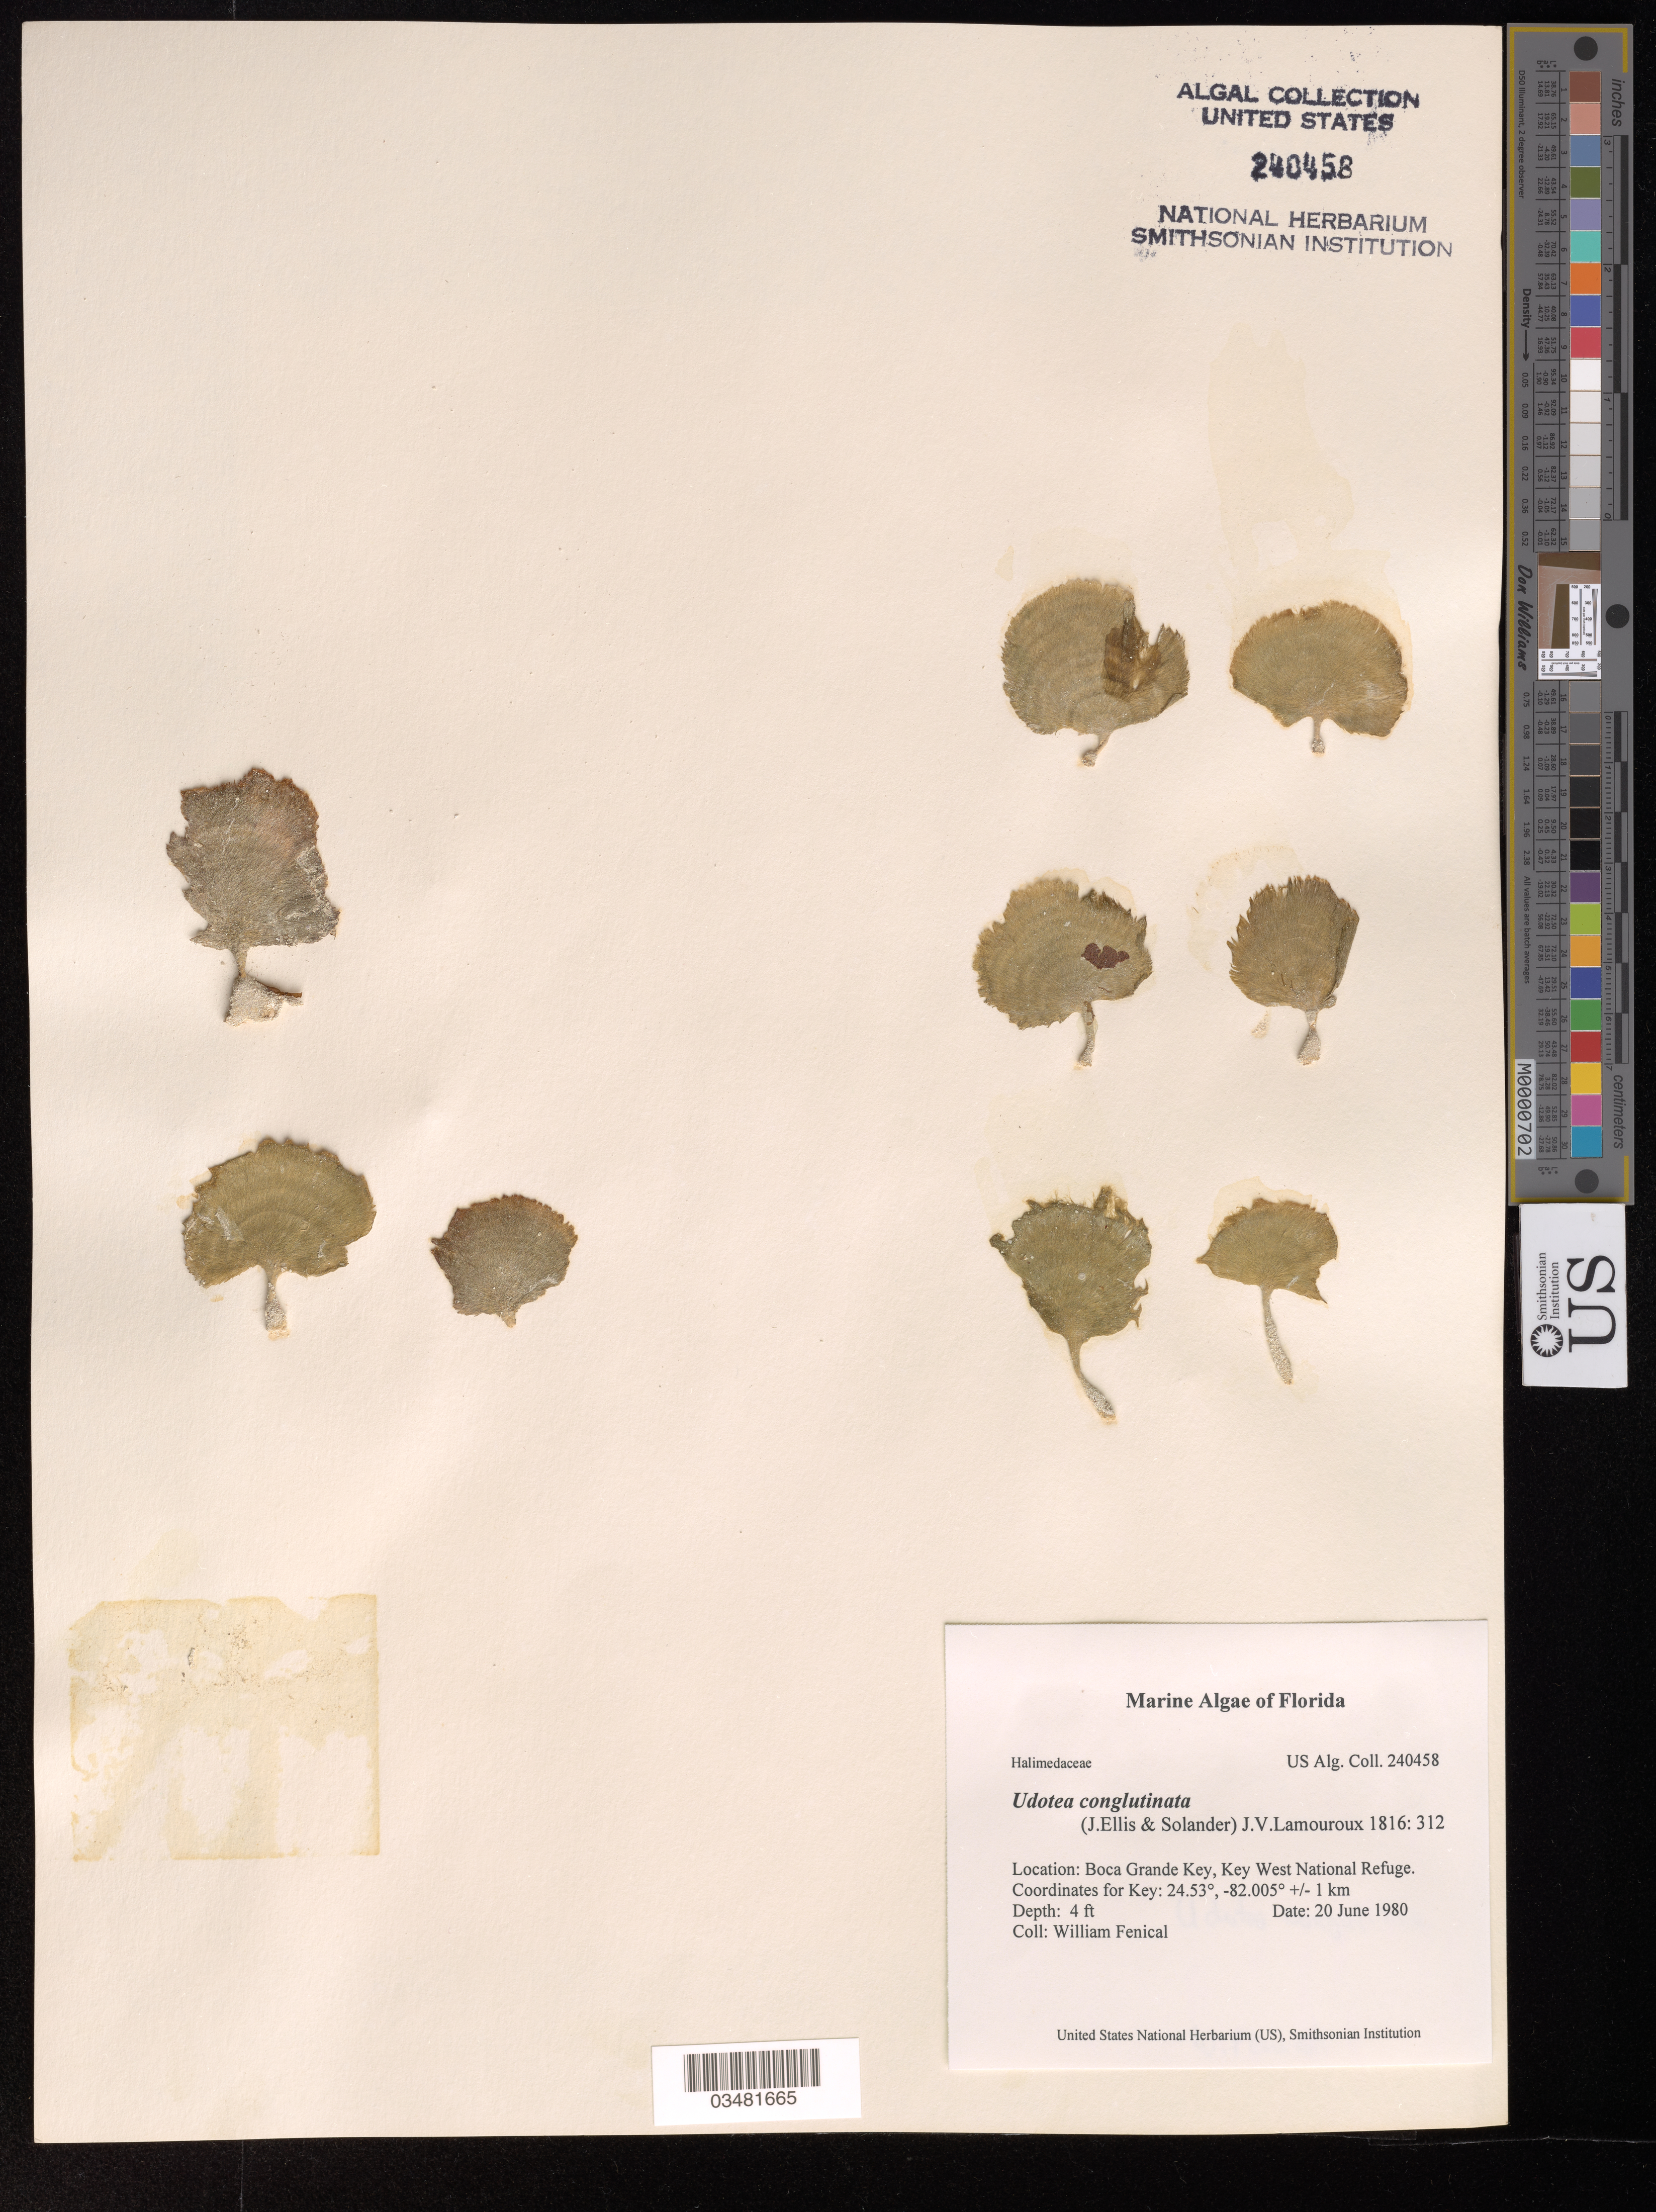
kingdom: Plantae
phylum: Chlorophyta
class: Ulvophyceae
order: Bryopsidales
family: Udoteaceae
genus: Udotea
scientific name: Udotea conglutinata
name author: (Ellis & Sol.) J.V.Lamouroux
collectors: W. Fenical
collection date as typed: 20 Jun 1980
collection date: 1980-06-20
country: United States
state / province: Florida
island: Florida Keys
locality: Boca Grande Key, Key West National Refuge.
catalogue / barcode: US 240458